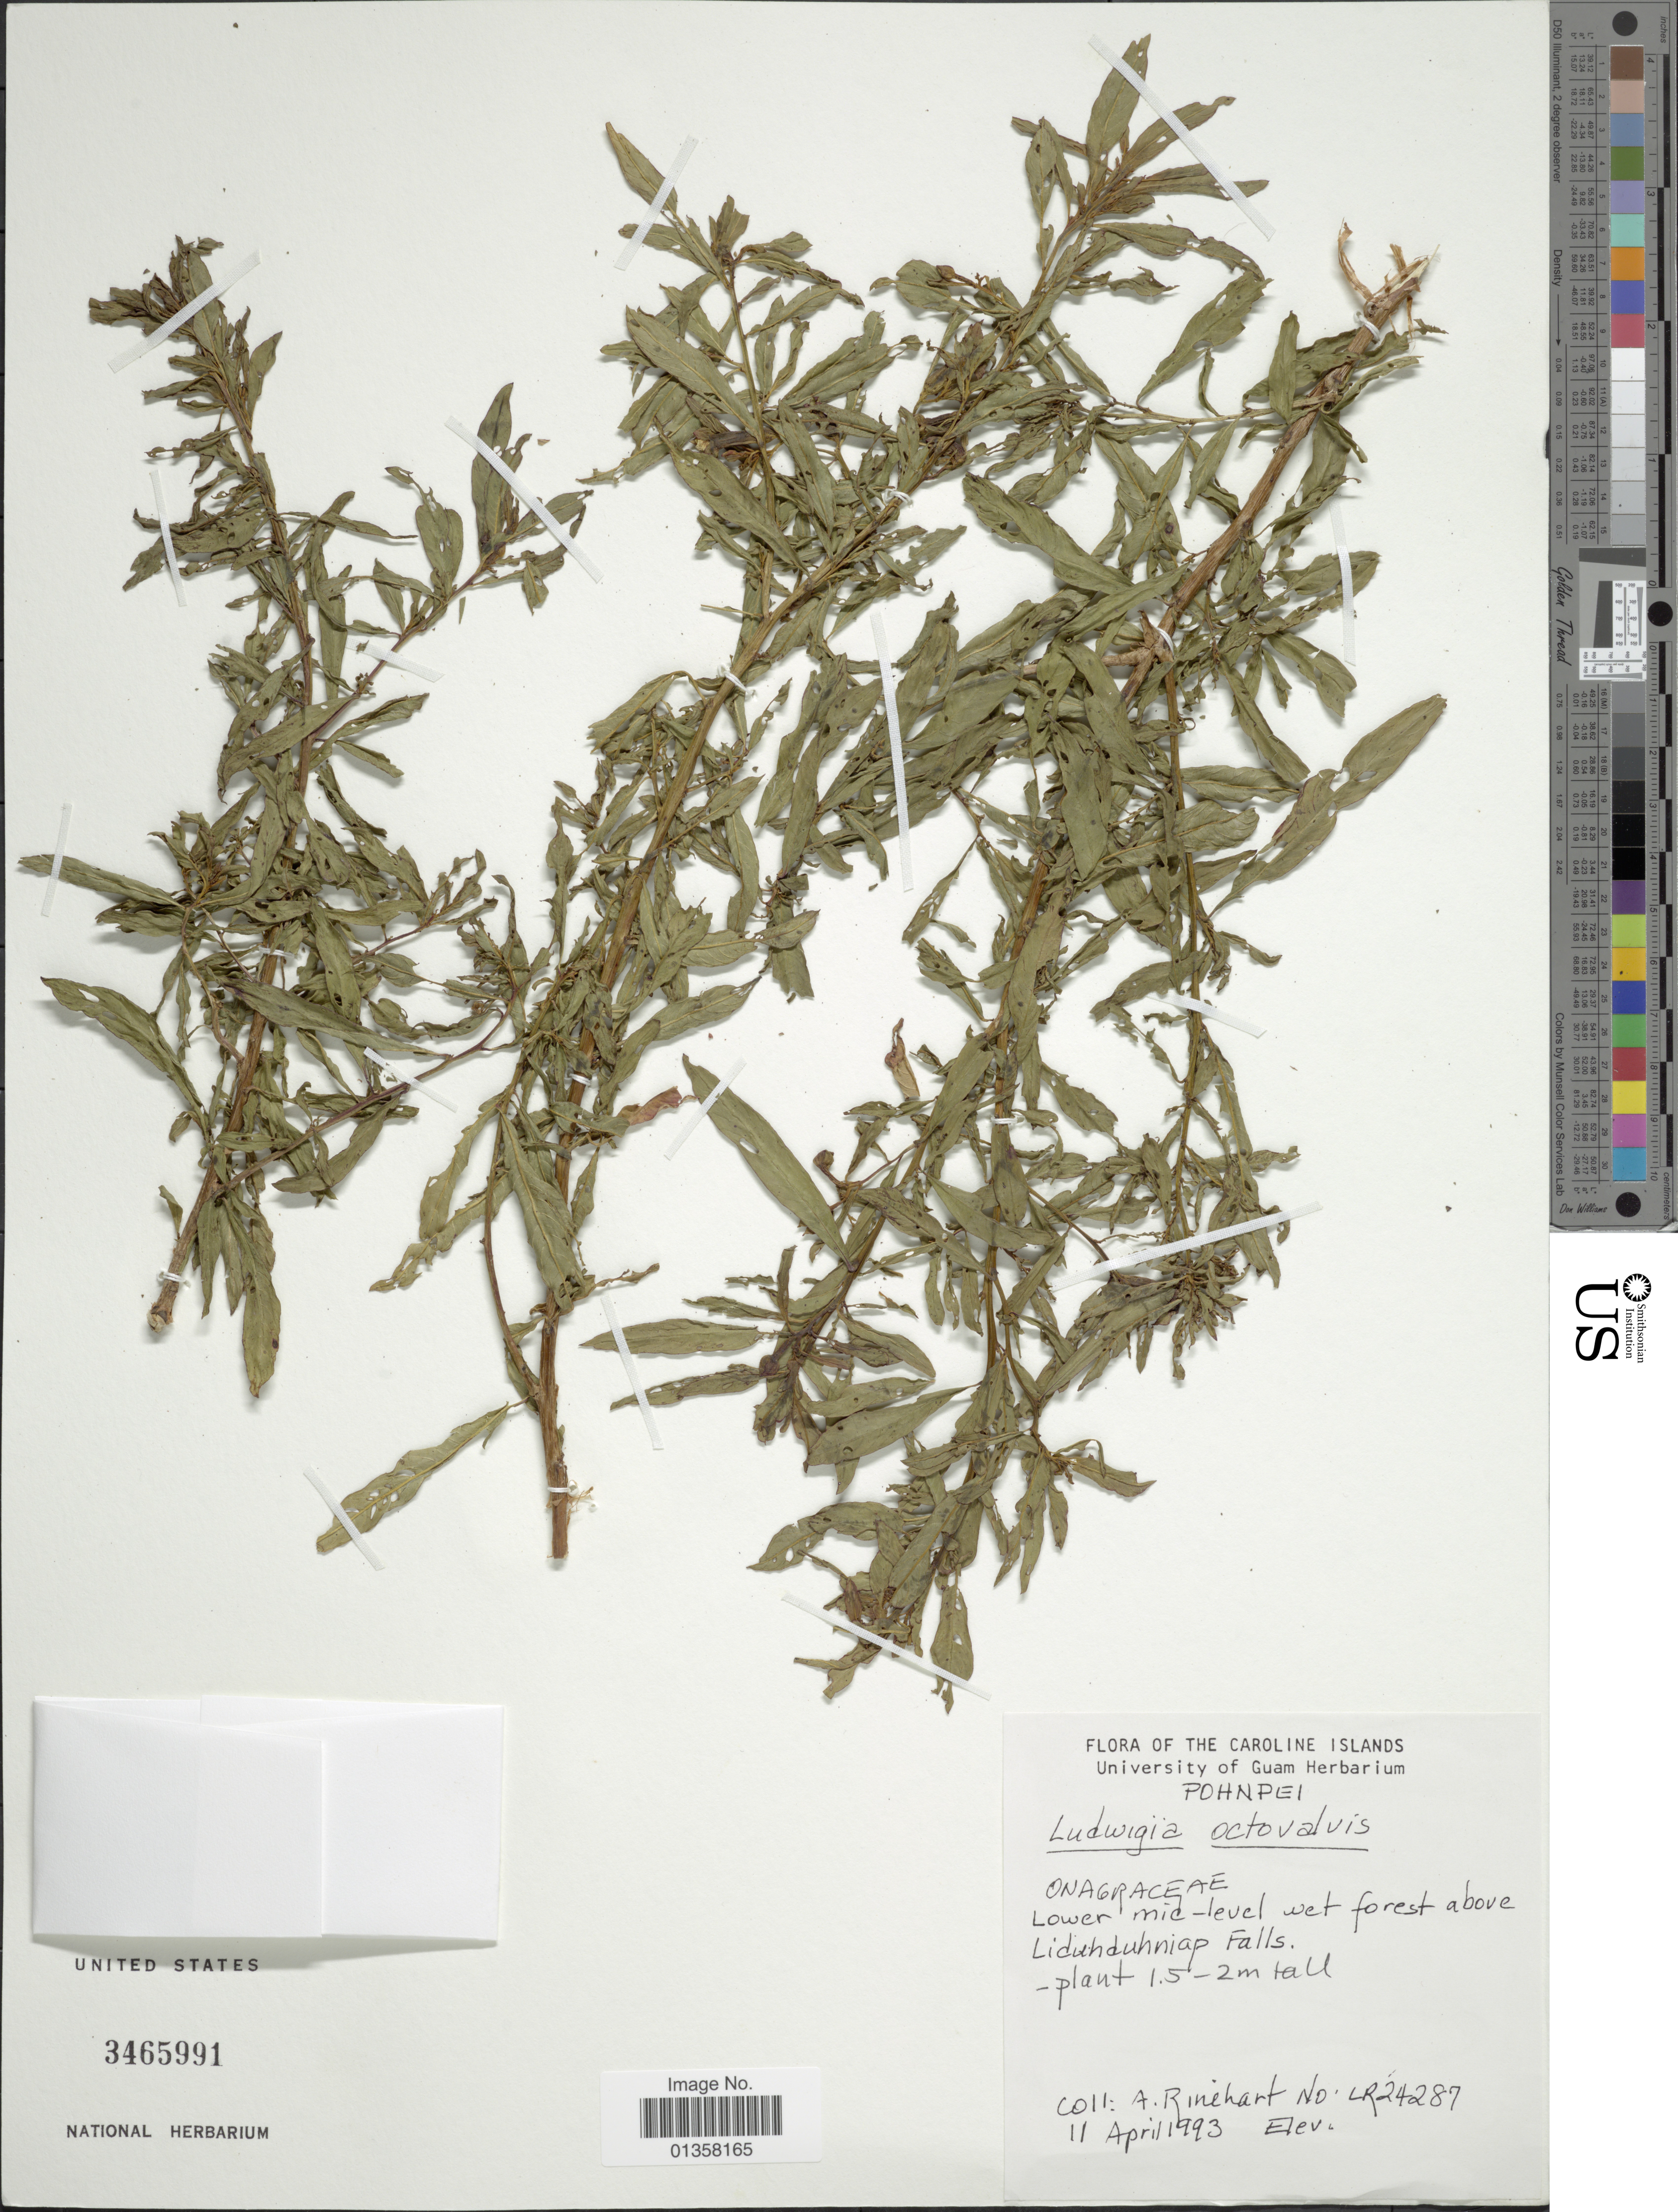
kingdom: Plantae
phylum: Tracheophyta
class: Magnoliopsida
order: Myrtales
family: Onagraceae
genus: Ludwigia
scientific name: Ludwigia octovalvis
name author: (Jacq.) P.H. Raven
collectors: A. Rinehart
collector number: LR24287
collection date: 1993-04-11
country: Micronesia, Federated States of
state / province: Pohnpei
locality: The Caroline Islands, Lower mid-level wet forest above Liduhduhniap Falls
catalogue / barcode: US 3465991